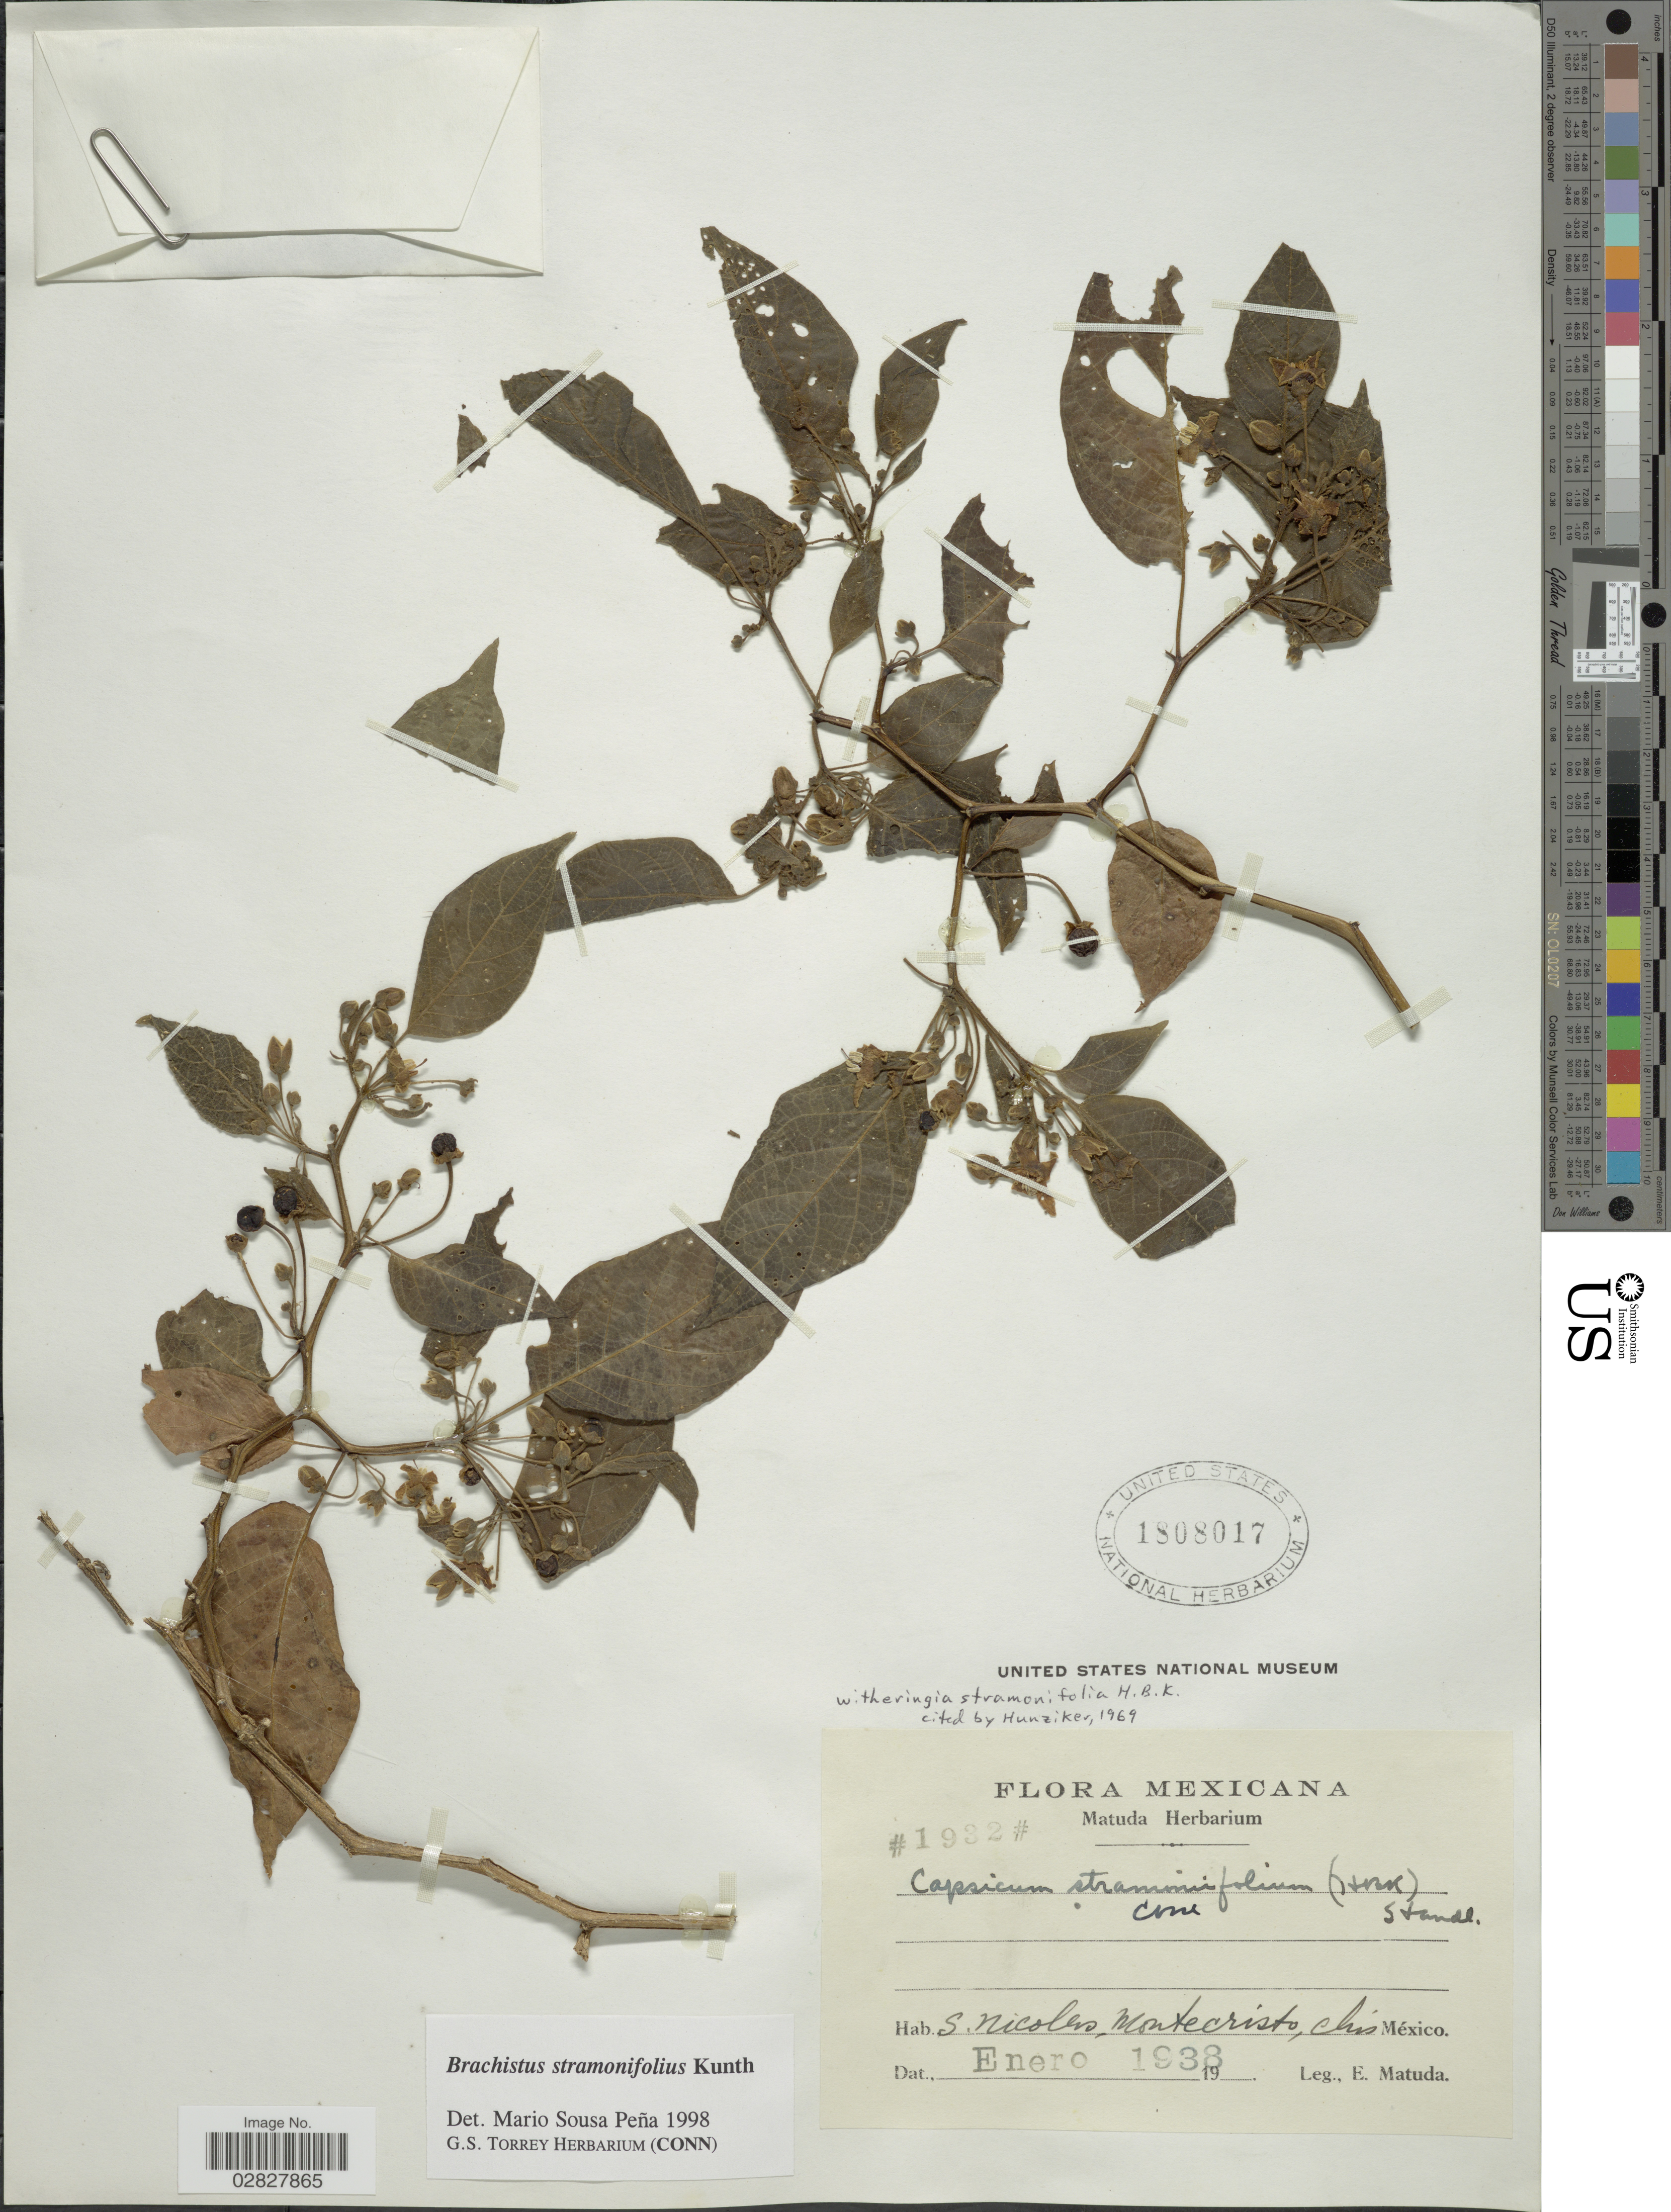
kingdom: Plantae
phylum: Tracheophyta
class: Magnoliopsida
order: Solanales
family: Solanaceae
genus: Brachistus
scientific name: Brachistus stramonifolius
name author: (Kunth) Miers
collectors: E. Matuda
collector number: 1932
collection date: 1938-01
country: Mexico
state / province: Chiapas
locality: S. Nicoles, Montecristo.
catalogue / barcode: US 1808017